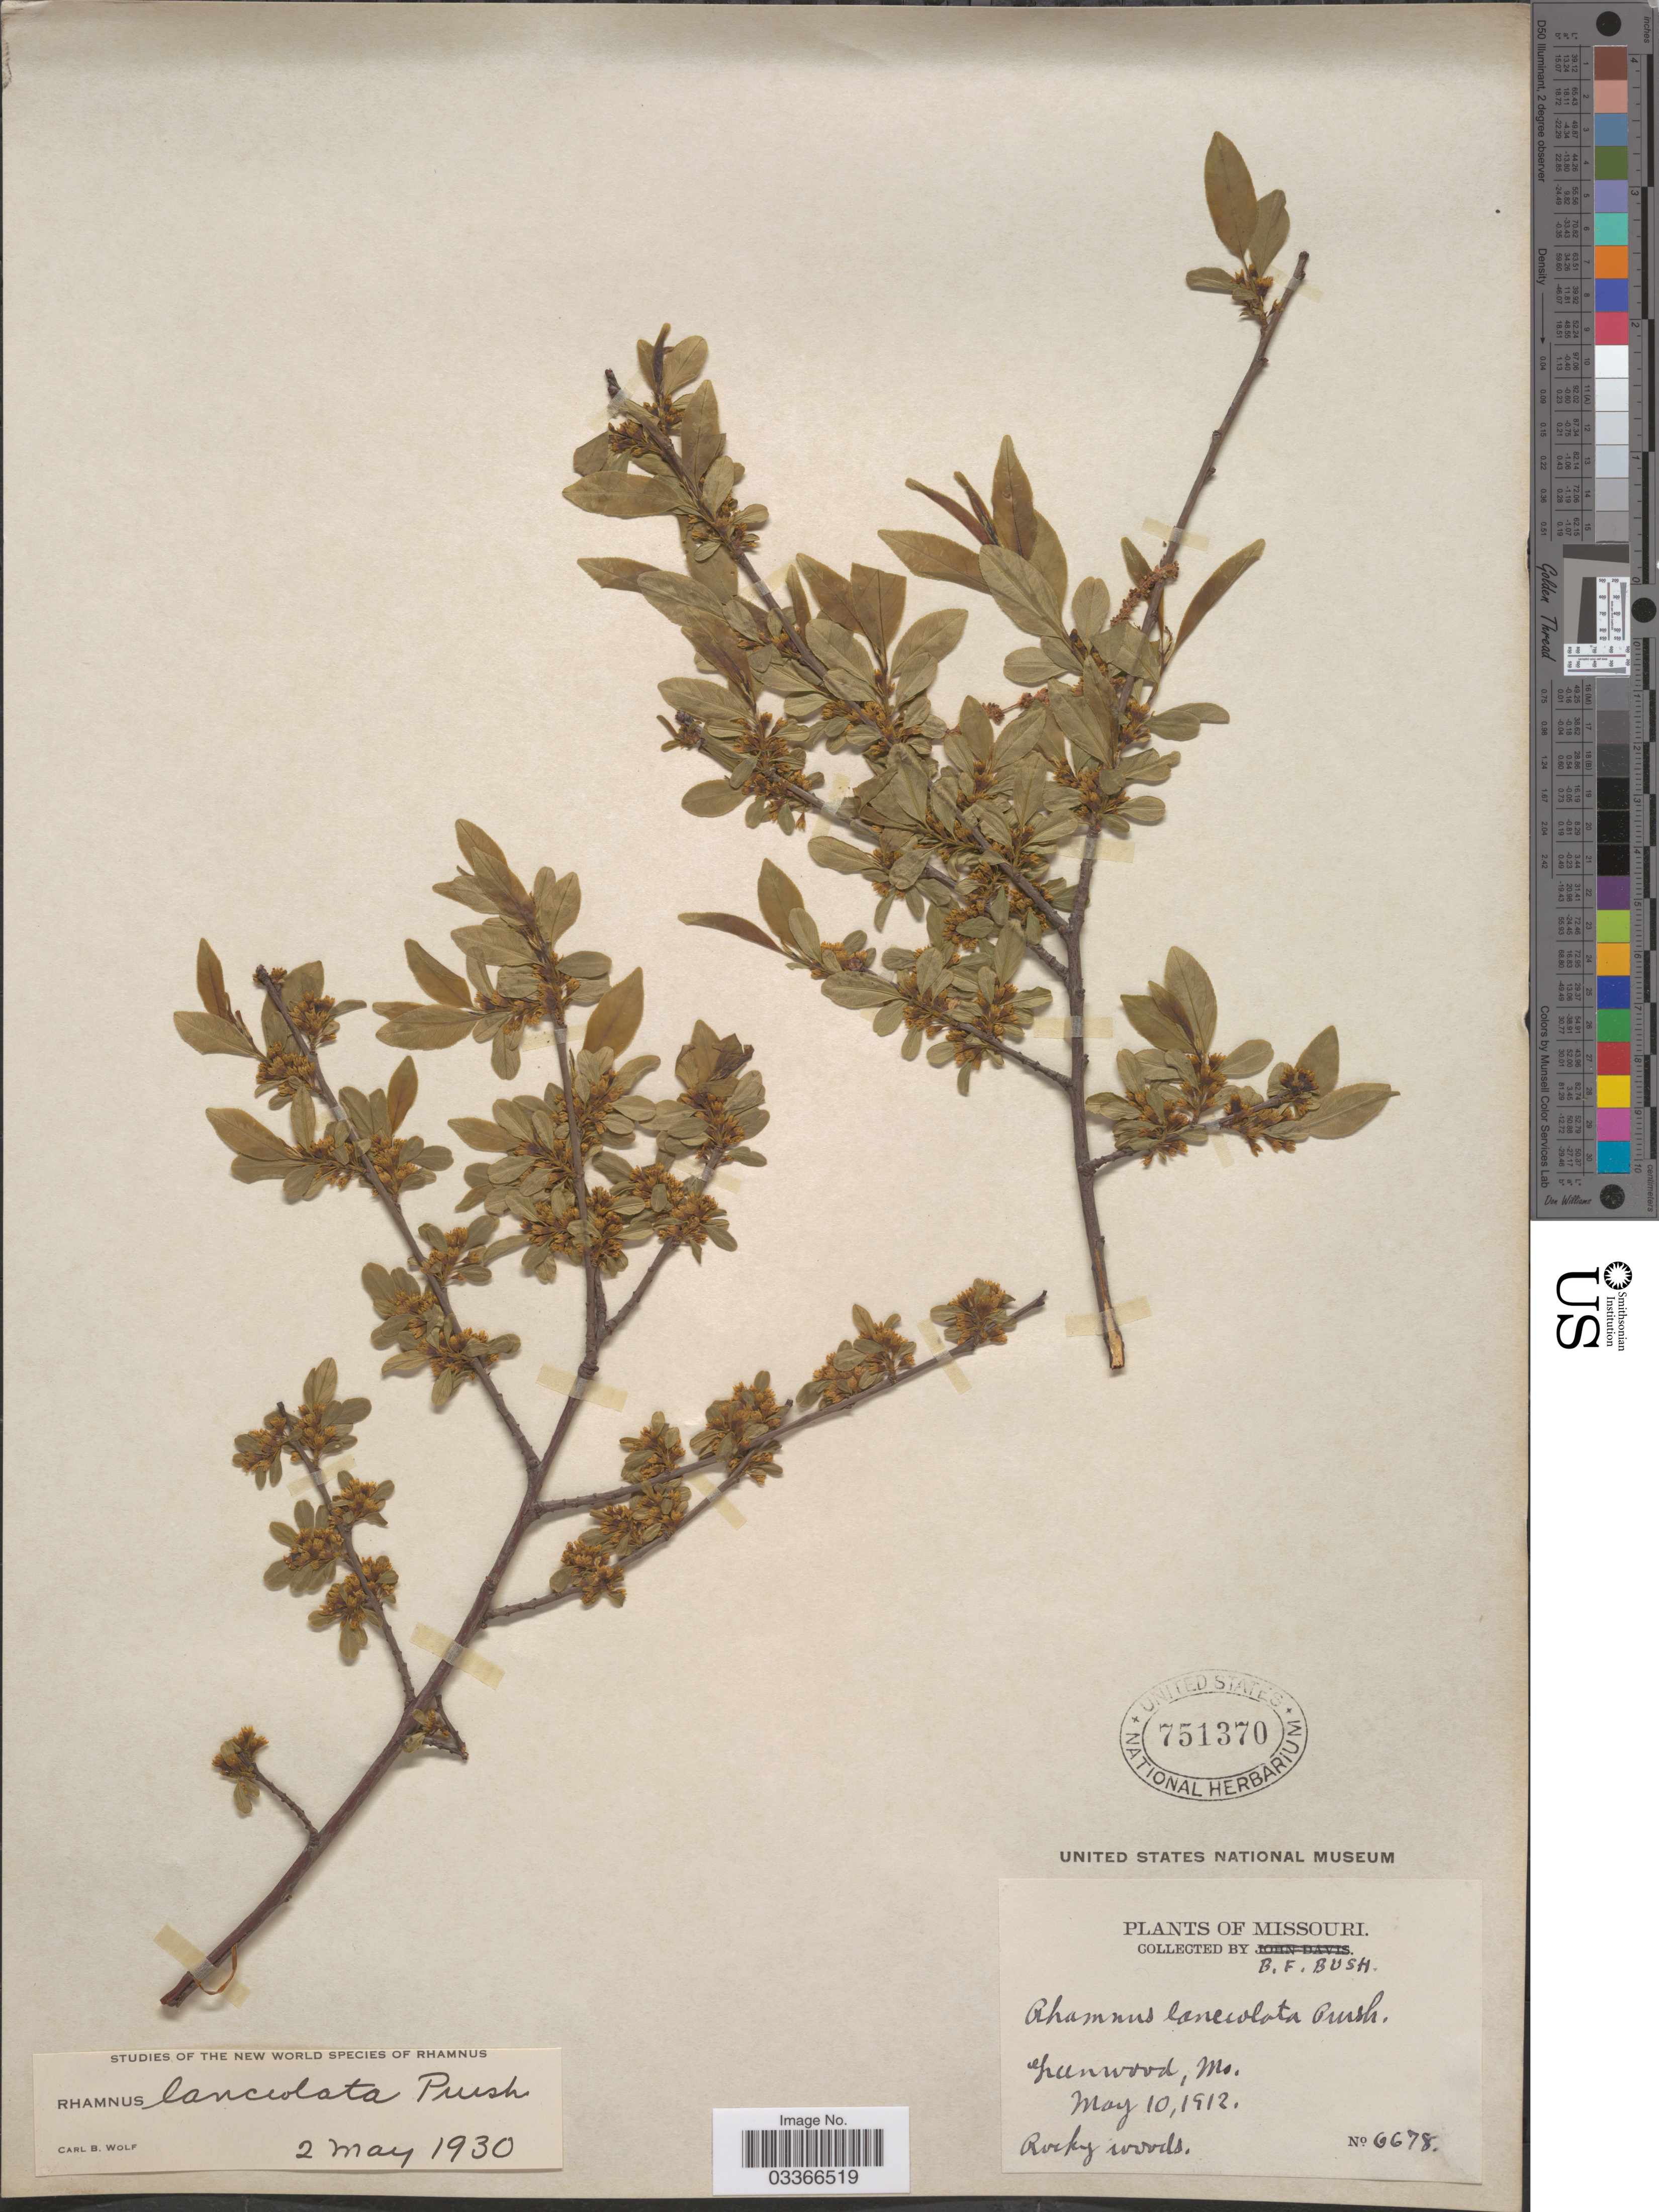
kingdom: Plantae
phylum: Tracheophyta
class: Magnoliopsida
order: Rosales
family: Rhamnaceae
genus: Rhamnus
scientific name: Rhamnus lanceolata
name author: Pursh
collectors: B. F. Bush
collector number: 6678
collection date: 1912-05-10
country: United States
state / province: Missouri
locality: Greenwood.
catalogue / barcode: US 751370